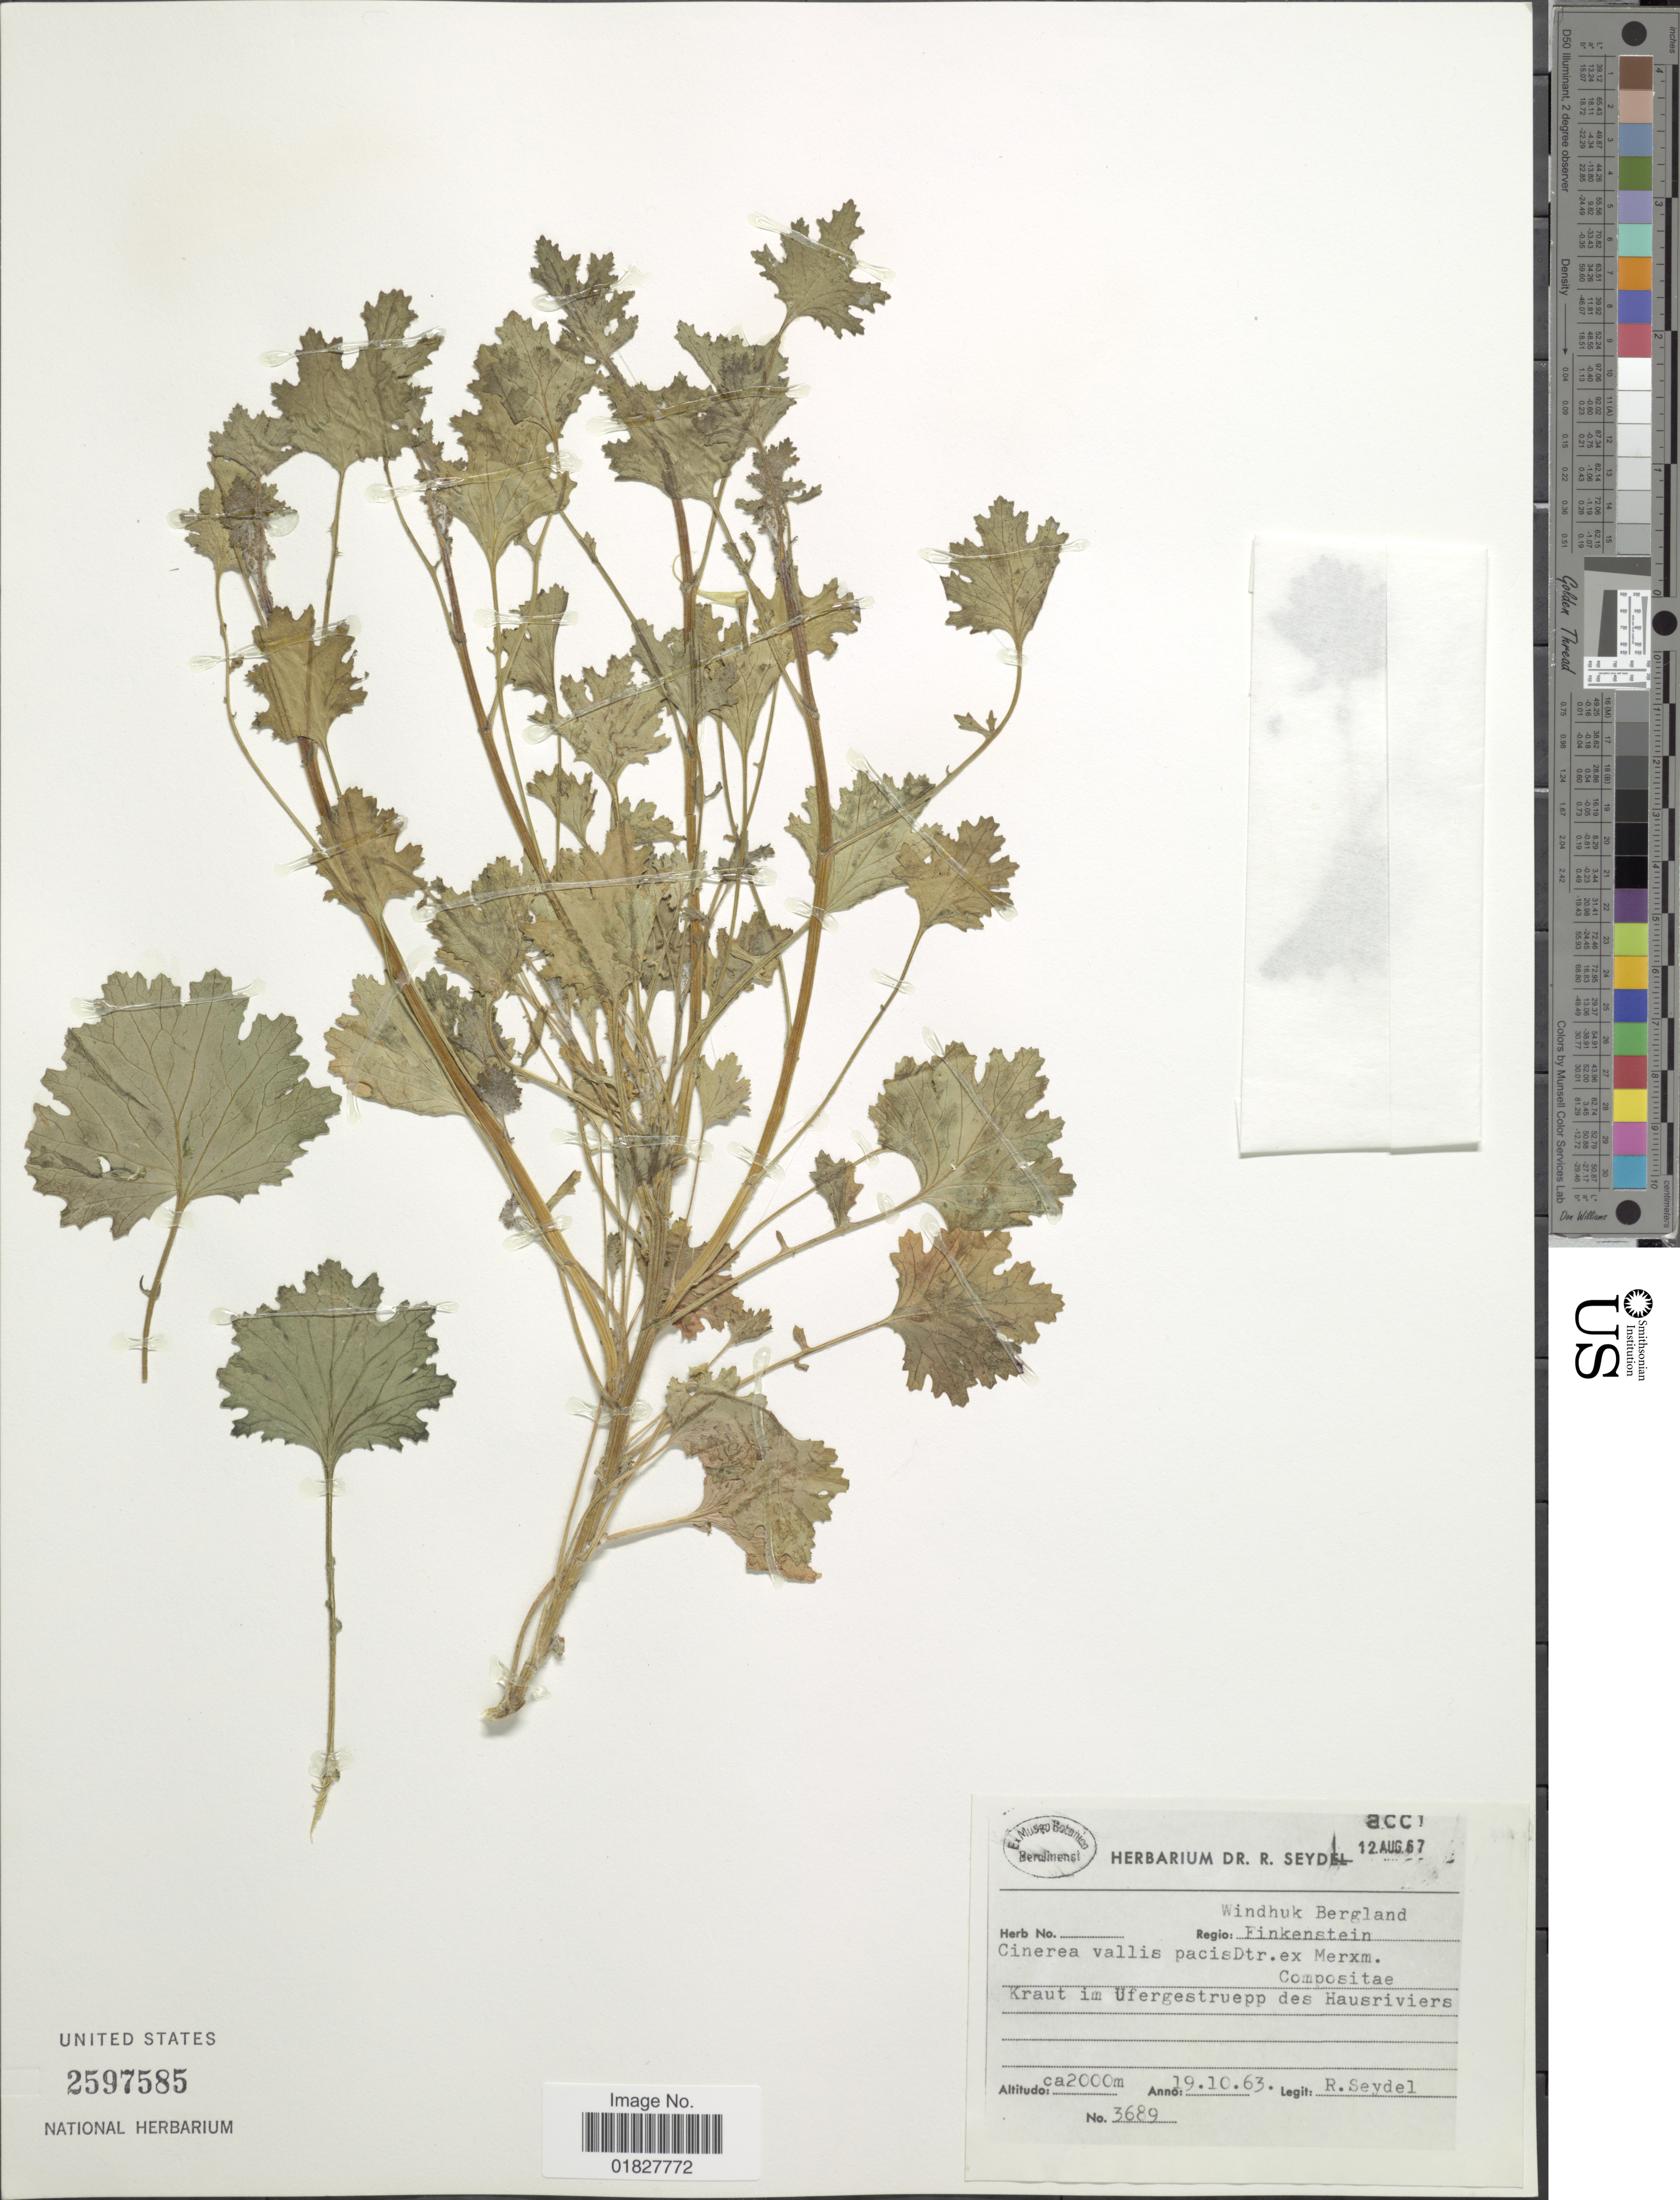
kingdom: Plantae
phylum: Tracheophyta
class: Magnoliopsida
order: Asterales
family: Asteraceae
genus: Cineraria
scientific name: Cineraria vallis-pacis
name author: Dinter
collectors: R. Seydel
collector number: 3689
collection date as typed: Transcribed d/m/y: 19/10/63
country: Namibia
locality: Windhuk Bergland, Finkenstein, Kraut im Ufergestruepp des Hausriviers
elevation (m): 2000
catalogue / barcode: US 2597585